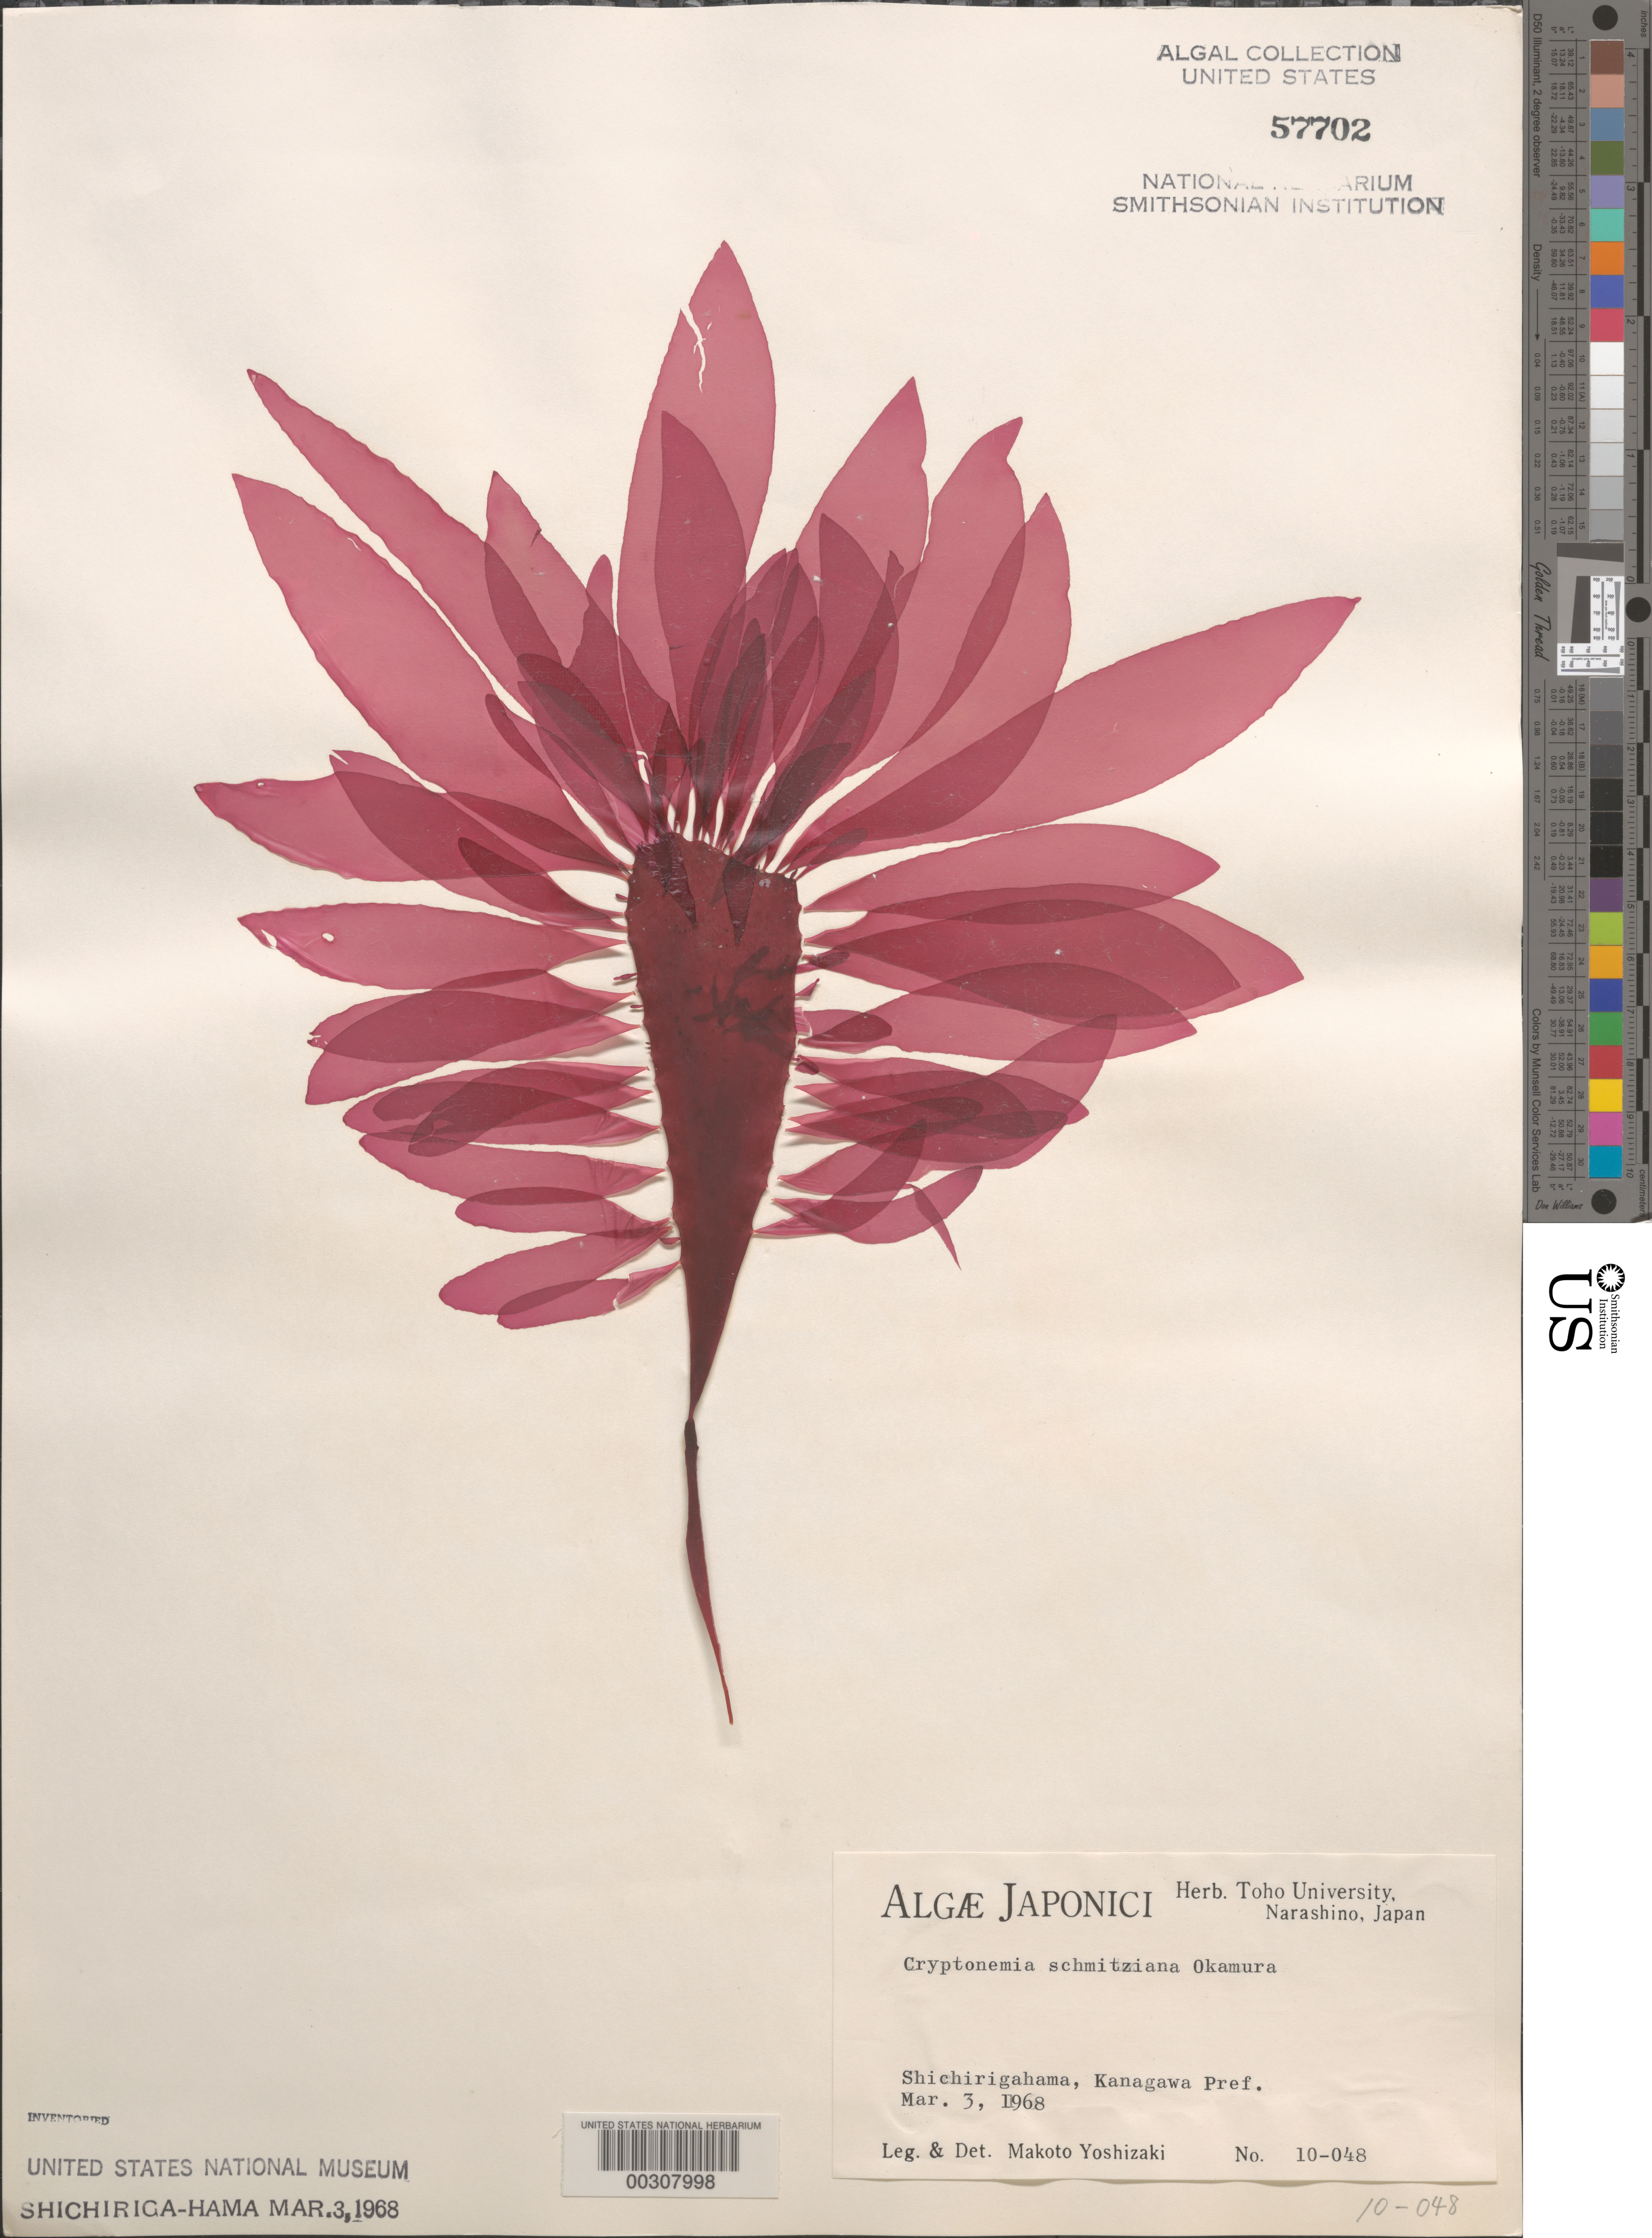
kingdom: Plantae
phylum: Rhodophyta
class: Florideophyceae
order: Halymeniales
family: Halymeniaceae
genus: Grateloupia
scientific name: Grateloupia schmitziana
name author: (Okamura) S. Kawaguchi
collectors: M. Yoshizaki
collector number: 10-048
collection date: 1968-03-03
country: Japan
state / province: Kanagawa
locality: Shichirigahama, Kanagawa Pref.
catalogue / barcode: US 57702